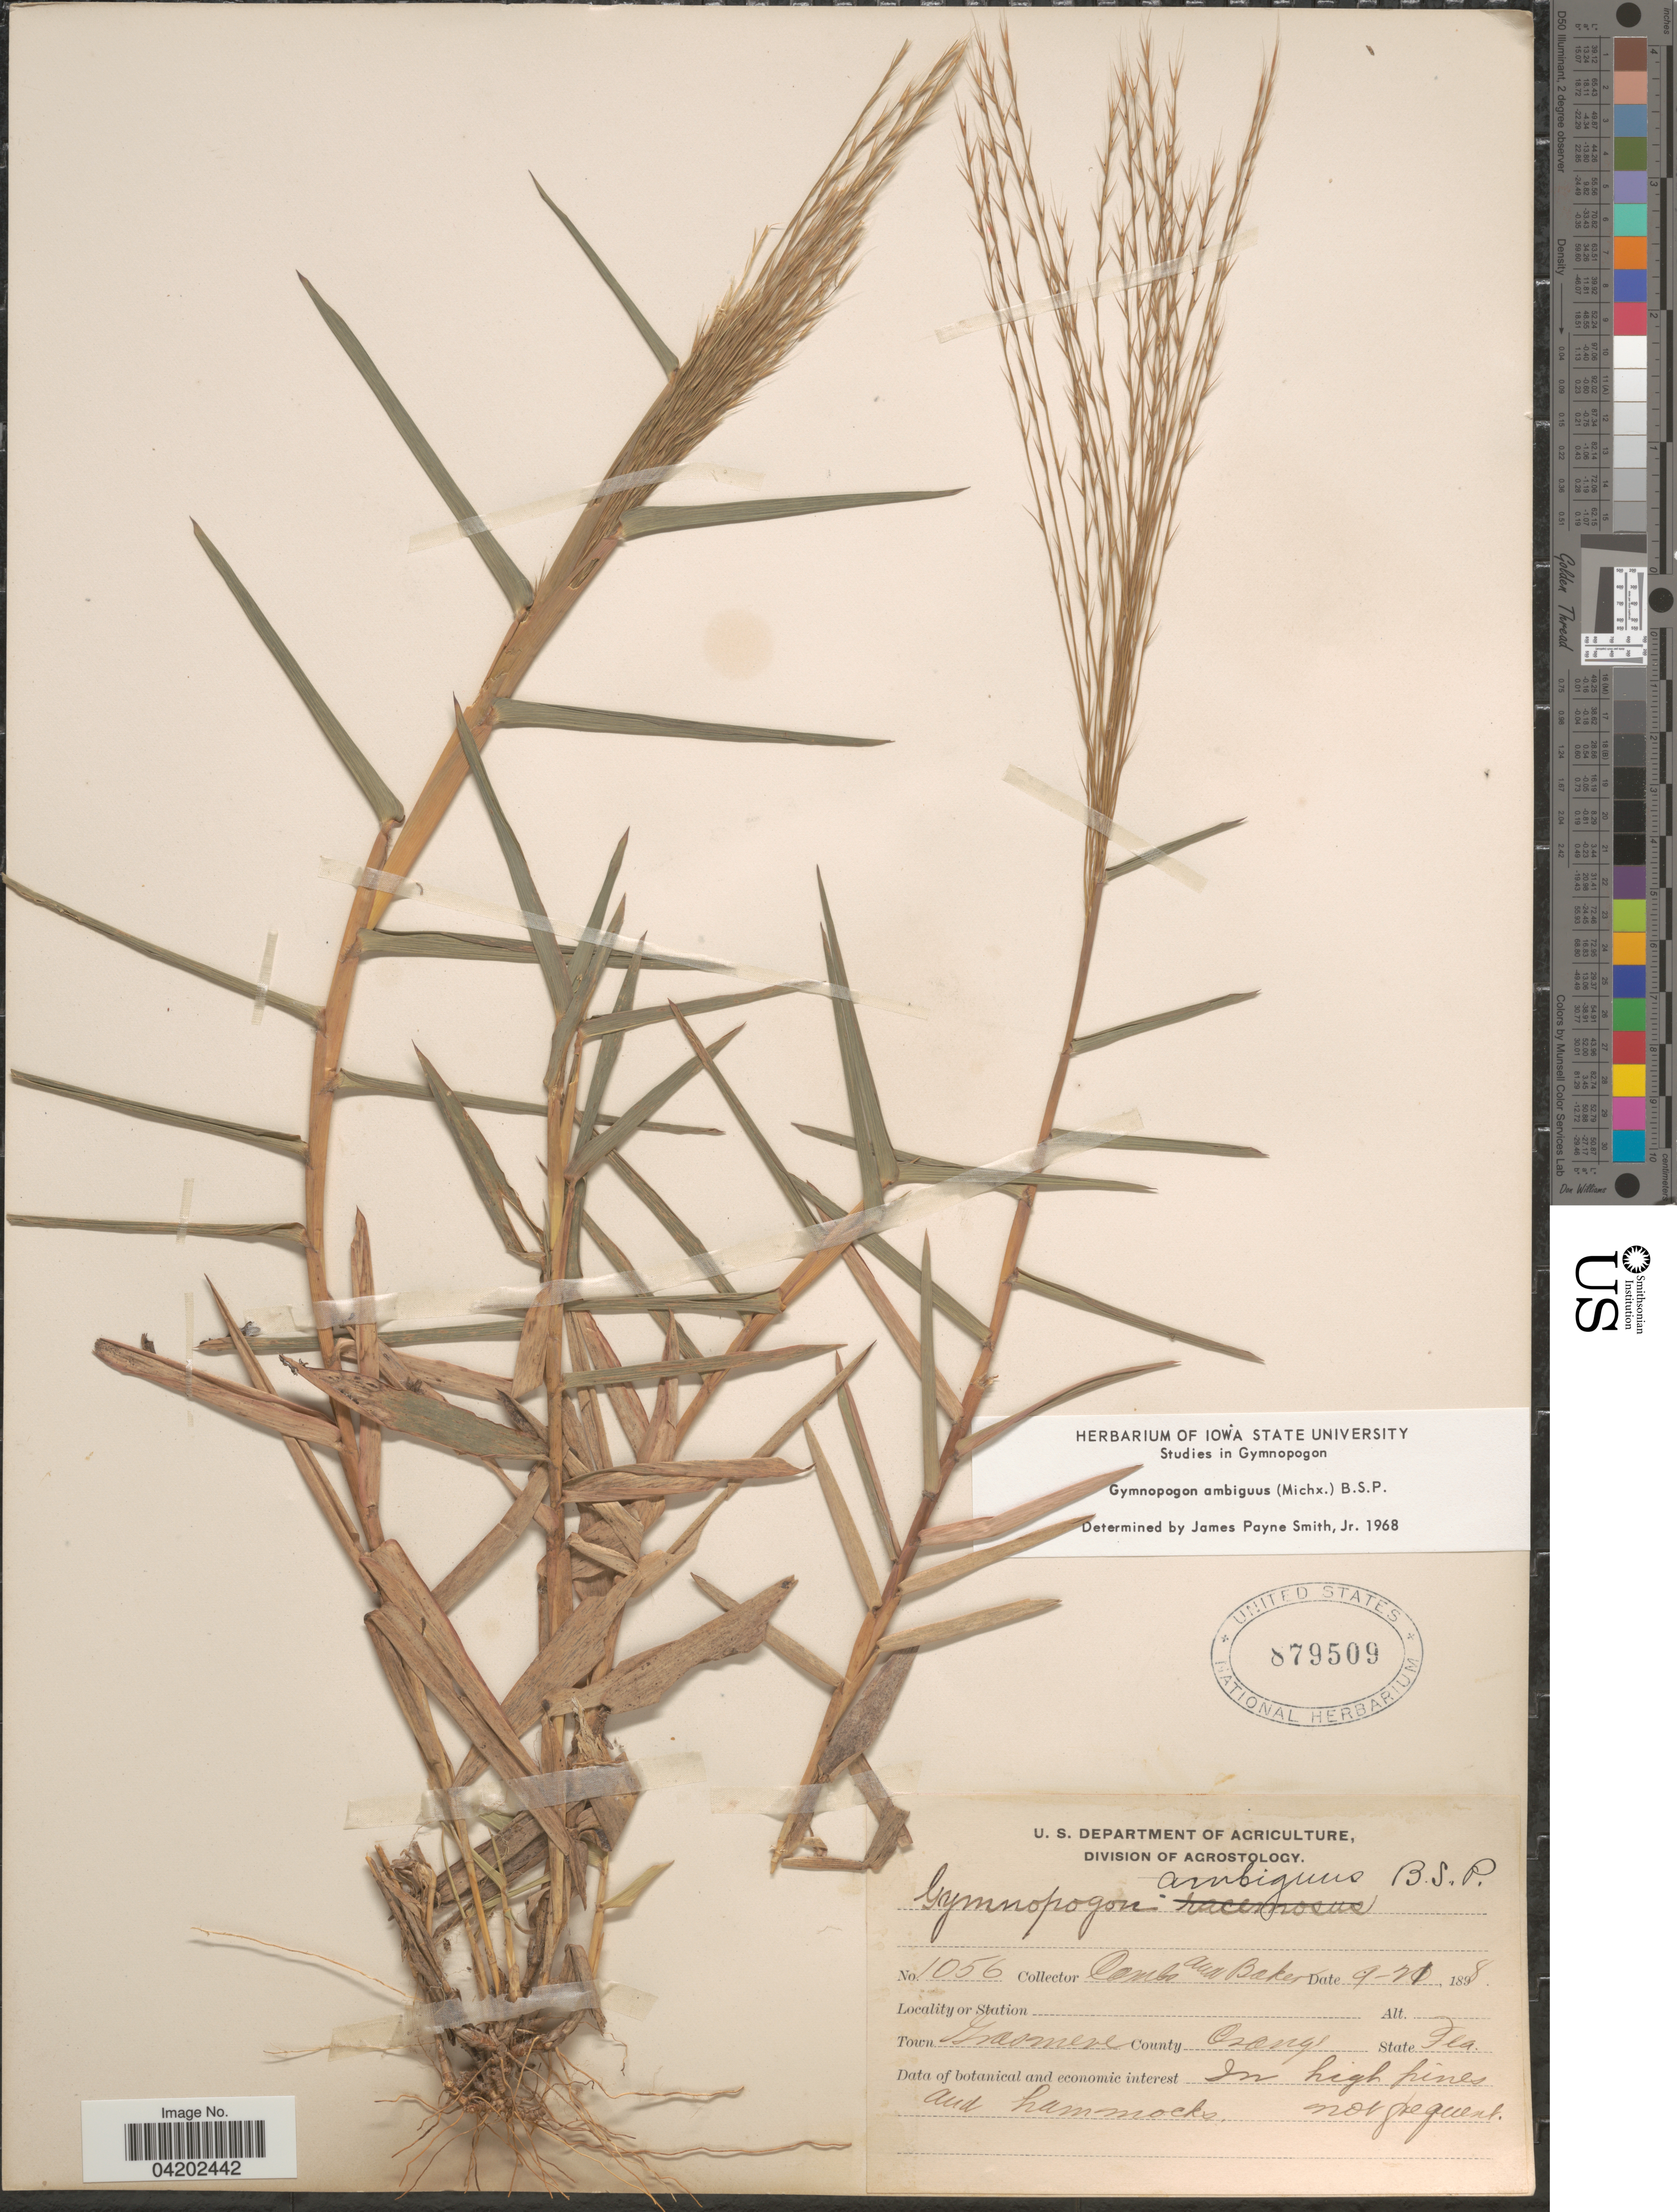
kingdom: Plantae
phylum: Tracheophyta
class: Liliopsida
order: Poales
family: Poaceae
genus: Gymnopogon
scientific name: Gymnopogon ambiguus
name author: (Michx.) Britton, Stearns & Poggenb.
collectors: -. Combs & -- Baker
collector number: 1056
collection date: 1898-09-21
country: United States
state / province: Florida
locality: Town Grasmere. County Orange.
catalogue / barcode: US 879509